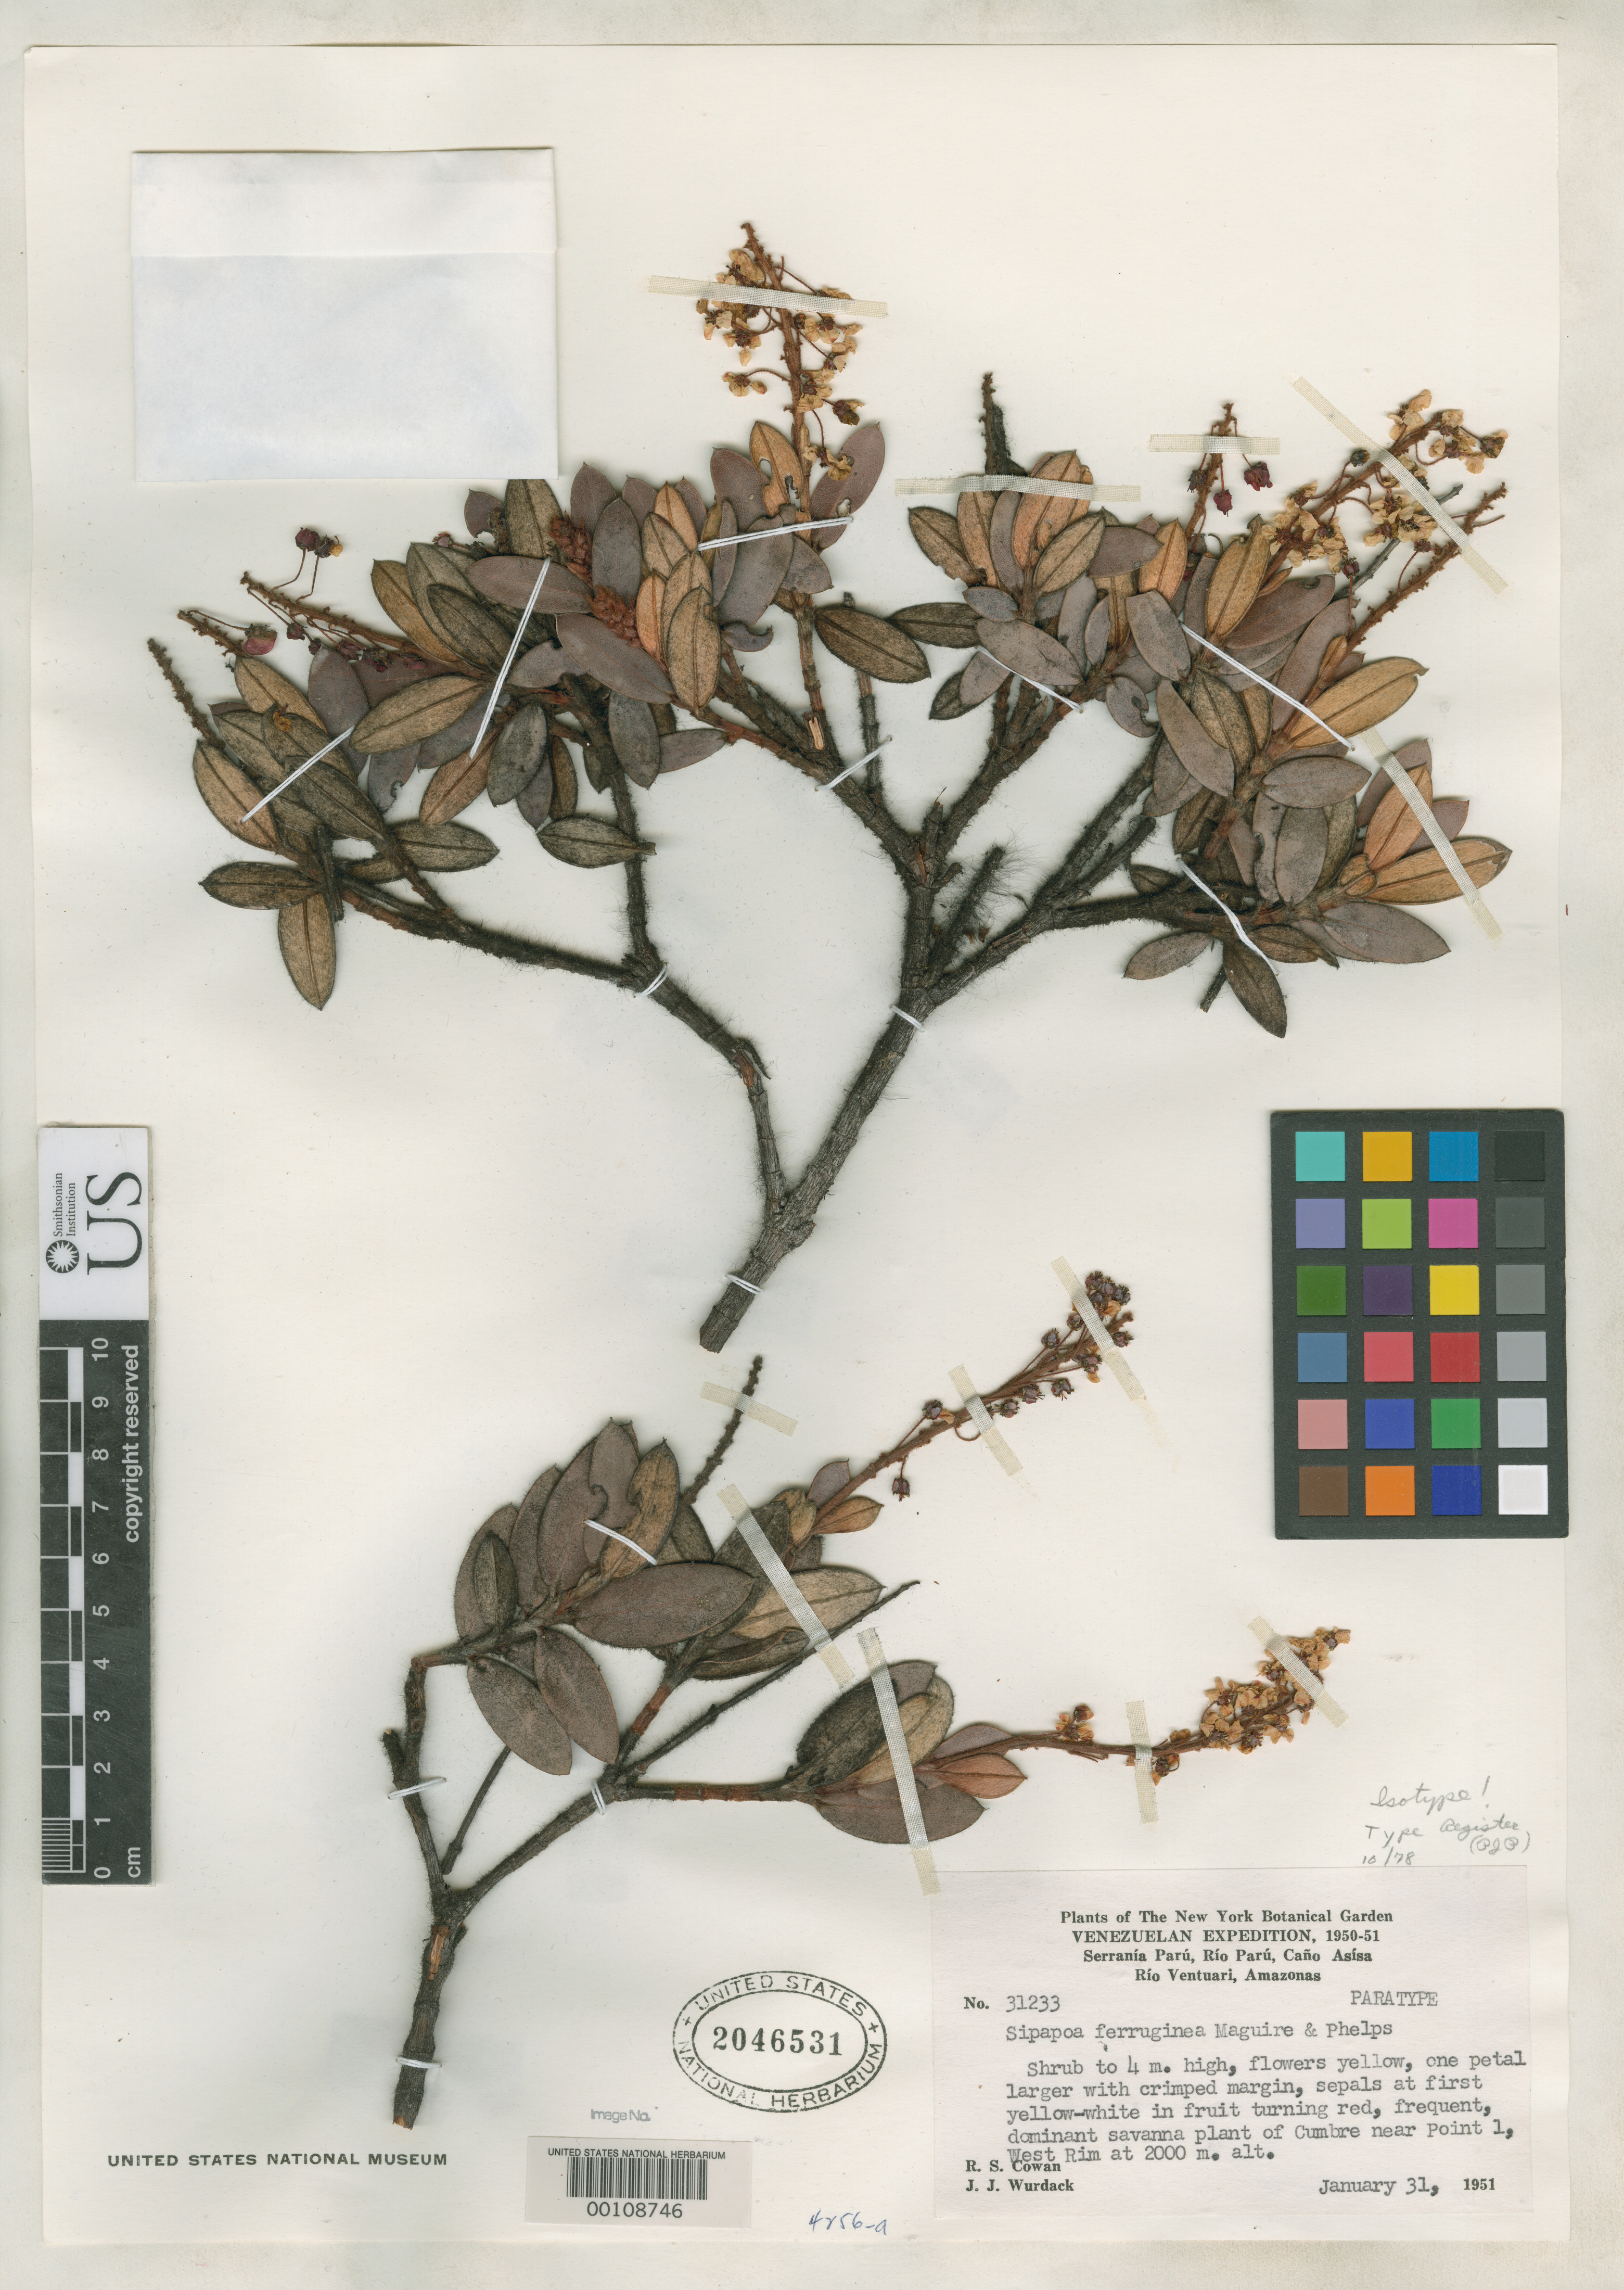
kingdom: Plantae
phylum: Tracheophyta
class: Magnoliopsida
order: Malpighiales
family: Malpighiaceae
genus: Sipapoa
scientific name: Sipapoa ferruginea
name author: Maguire & K.D. Phelps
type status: Isotype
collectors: R. S. Cowan & J. J. Wurdack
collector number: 31233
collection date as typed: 31 Jan 1951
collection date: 1951-01-31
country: Venezuela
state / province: Amazonas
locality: Serrania Paru, Rio Paru, Cano Asisa, Rio Ventuari, Cumbre near Point 1.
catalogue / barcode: US 2046531